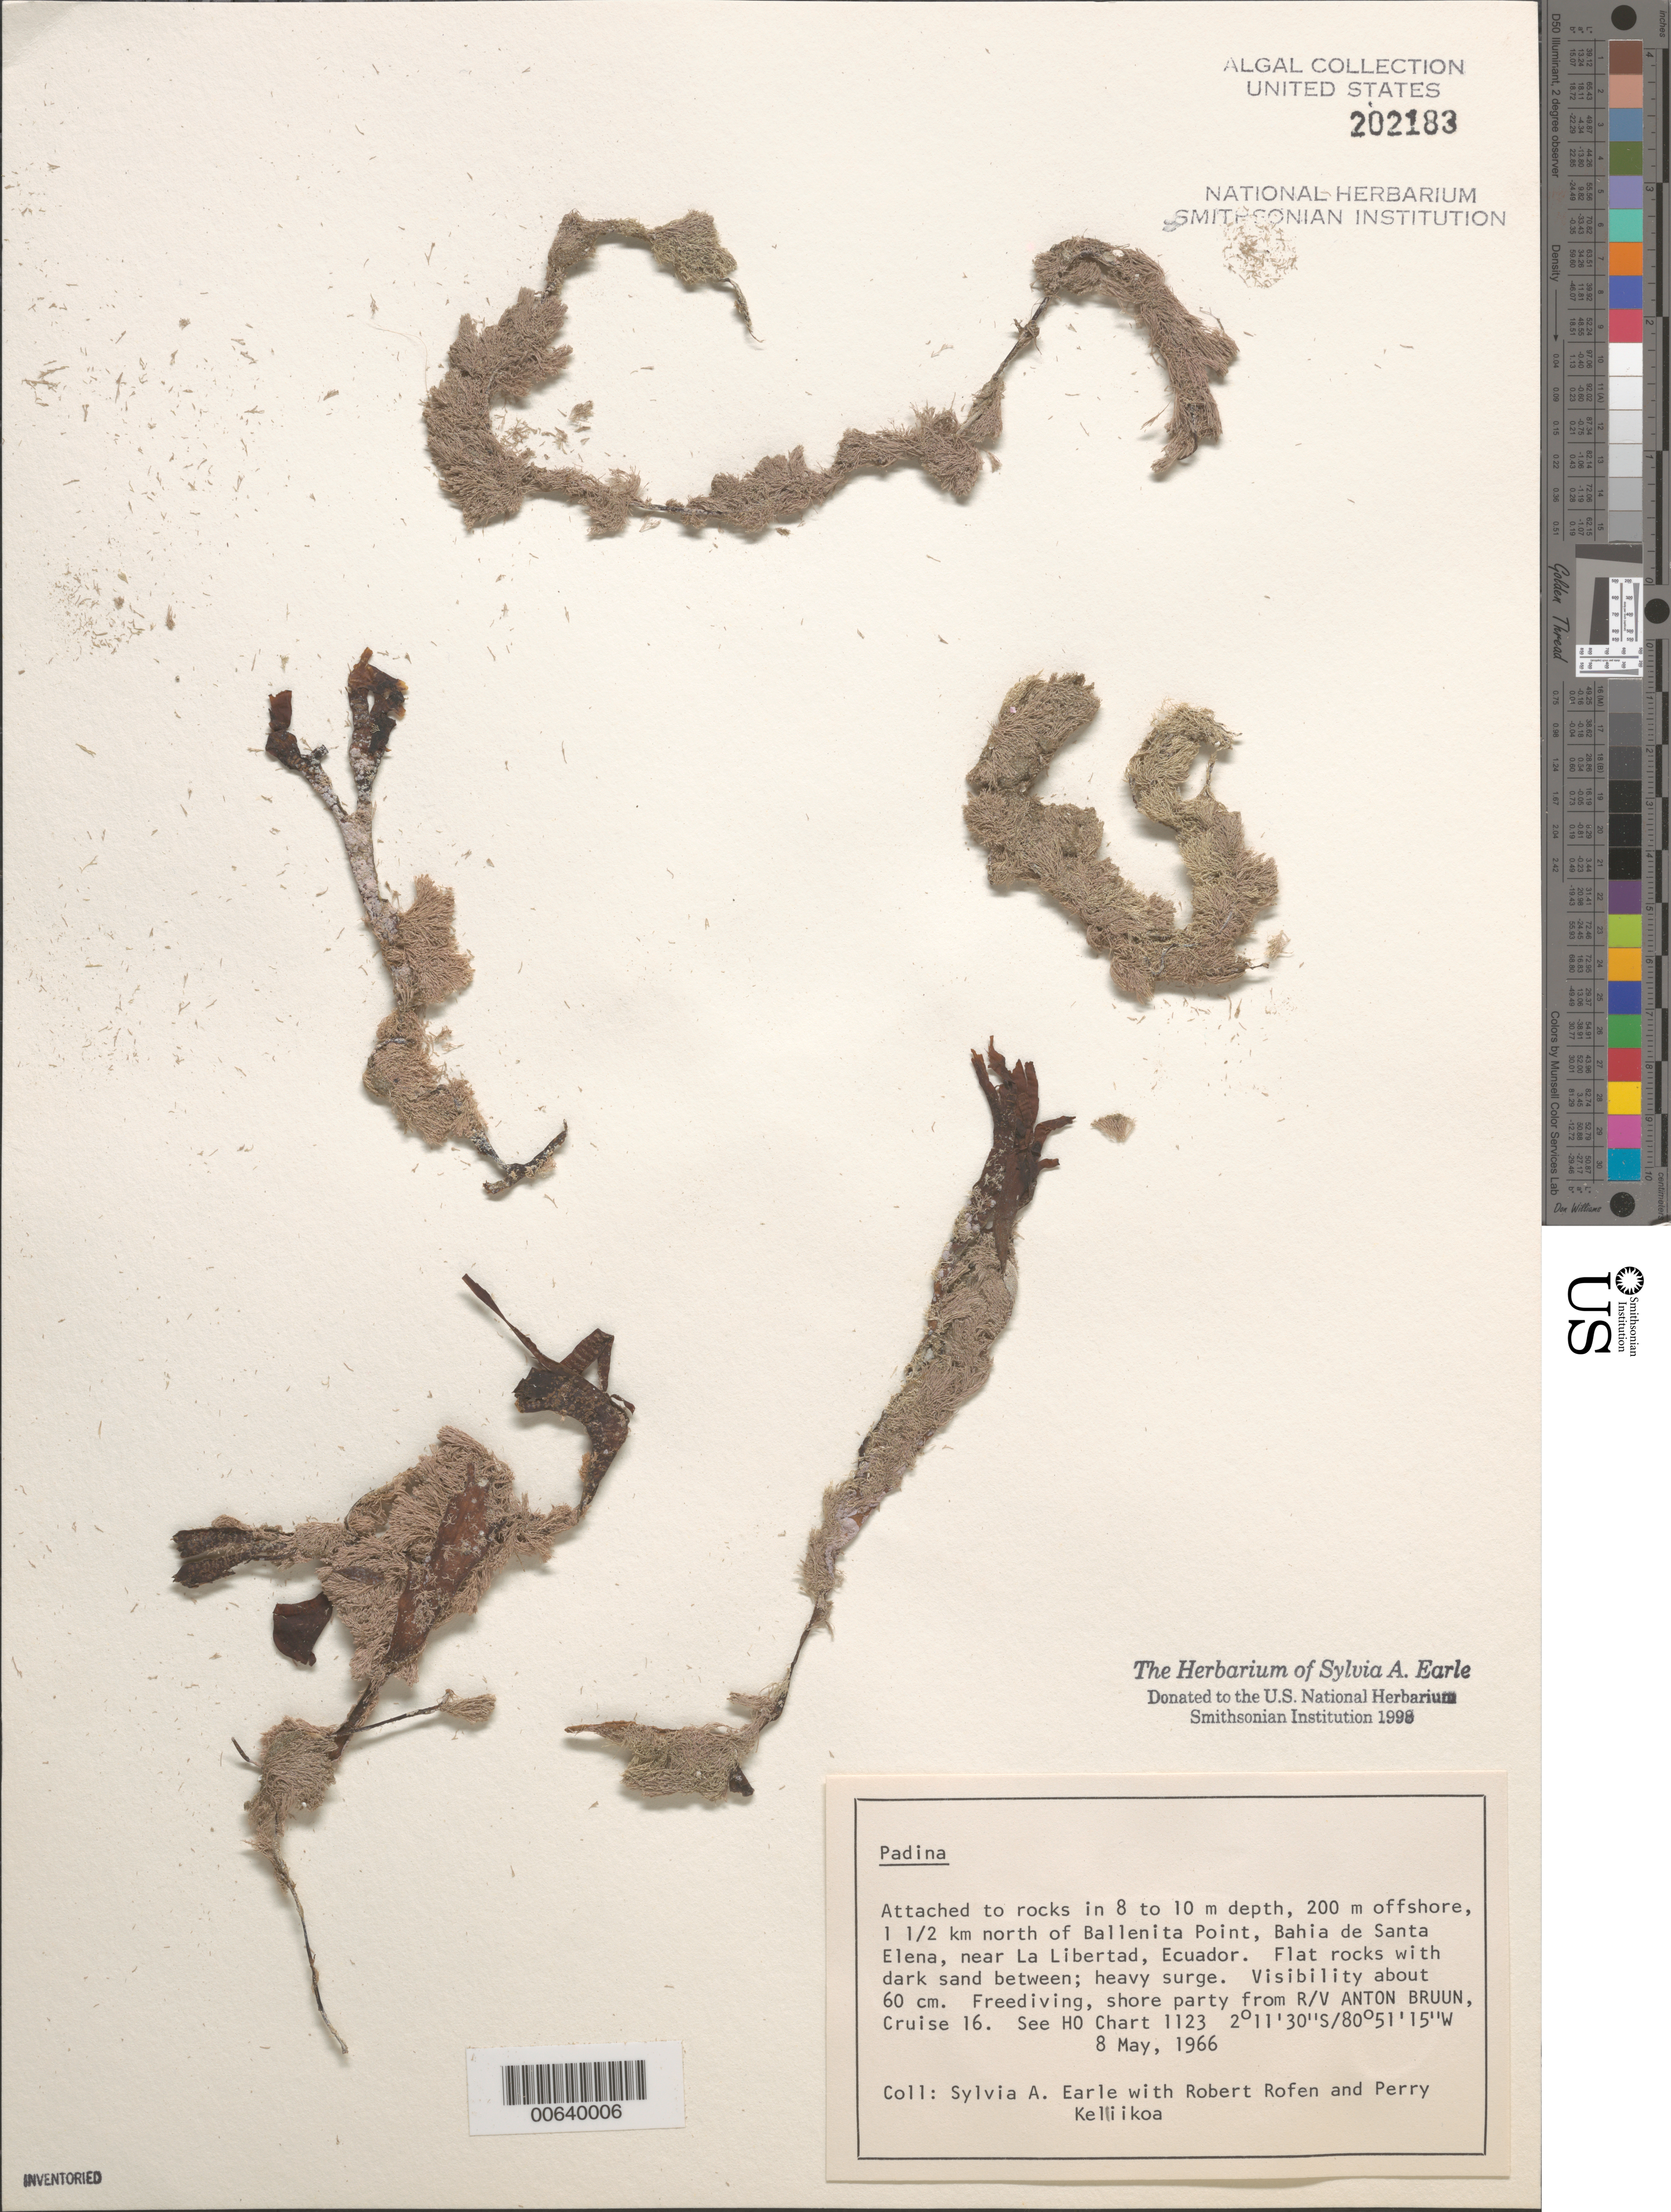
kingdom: Chromista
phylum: Ochrophyta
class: Phaeophyceae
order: Dictyotales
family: Dictyotaceae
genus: Padina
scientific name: Padina sp.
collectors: S. A. Earle, R. Rofen & P. Kelliikoa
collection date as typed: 08 May 1966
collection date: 1966-05-08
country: Ecuador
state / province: Guayas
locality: Bahia de Santa Elena, near La Libertad, 1.5 km north of Ballenita Point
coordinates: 2 11' 30" S, 80 51' 15" W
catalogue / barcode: US 202183